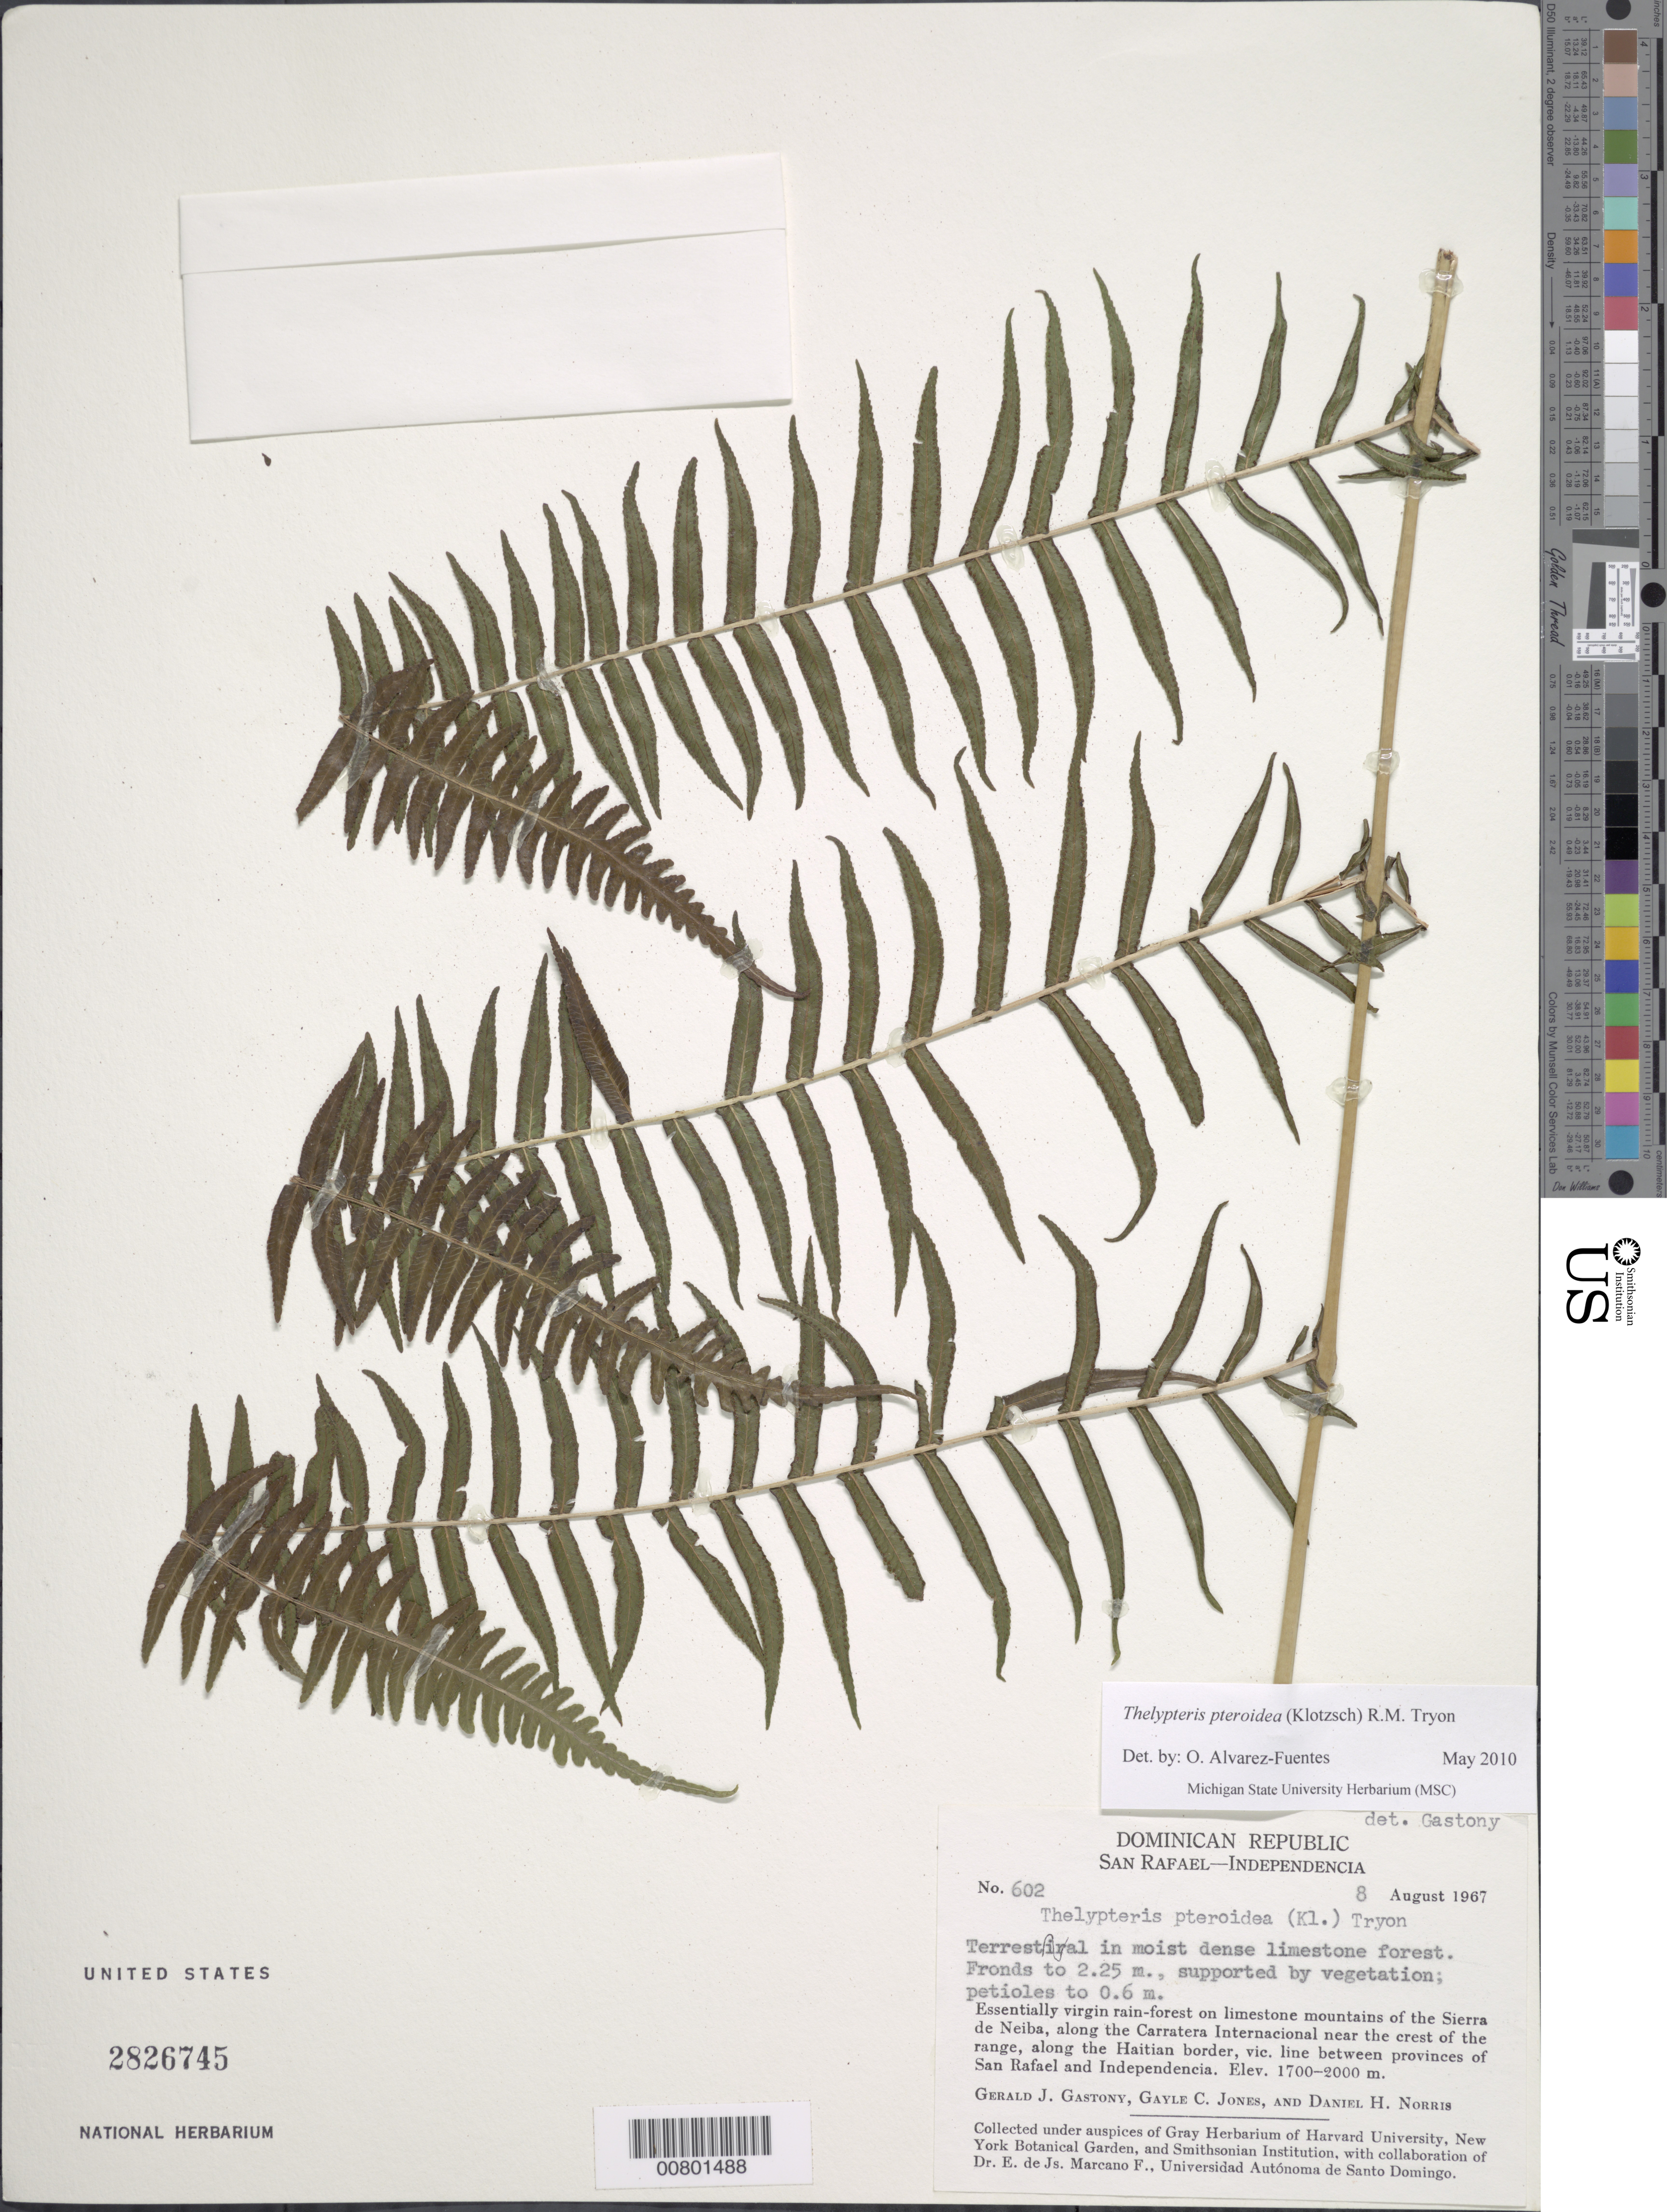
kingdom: Plantae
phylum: Tracheophyta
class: Polypodiopsida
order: Polypodiales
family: Thelypteridaceae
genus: Amauropelta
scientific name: Amauropelta pteroidea (Klotzsch) comb. nov., ined 2015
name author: (Klotzsch)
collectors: G. Gastony, G. C. Jones & D. H. Norris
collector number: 602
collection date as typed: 08 Aug 1967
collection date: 1967-08-08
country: Dominican Republic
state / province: Independencia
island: Hispaniola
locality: San Rafael-Independencia, Sierra de Neiba, Carratera Internacional, along Haitian border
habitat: Essentially virgin rainforest on limestone mountains; in moist dense limestone forest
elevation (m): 1700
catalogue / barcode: US 2826745